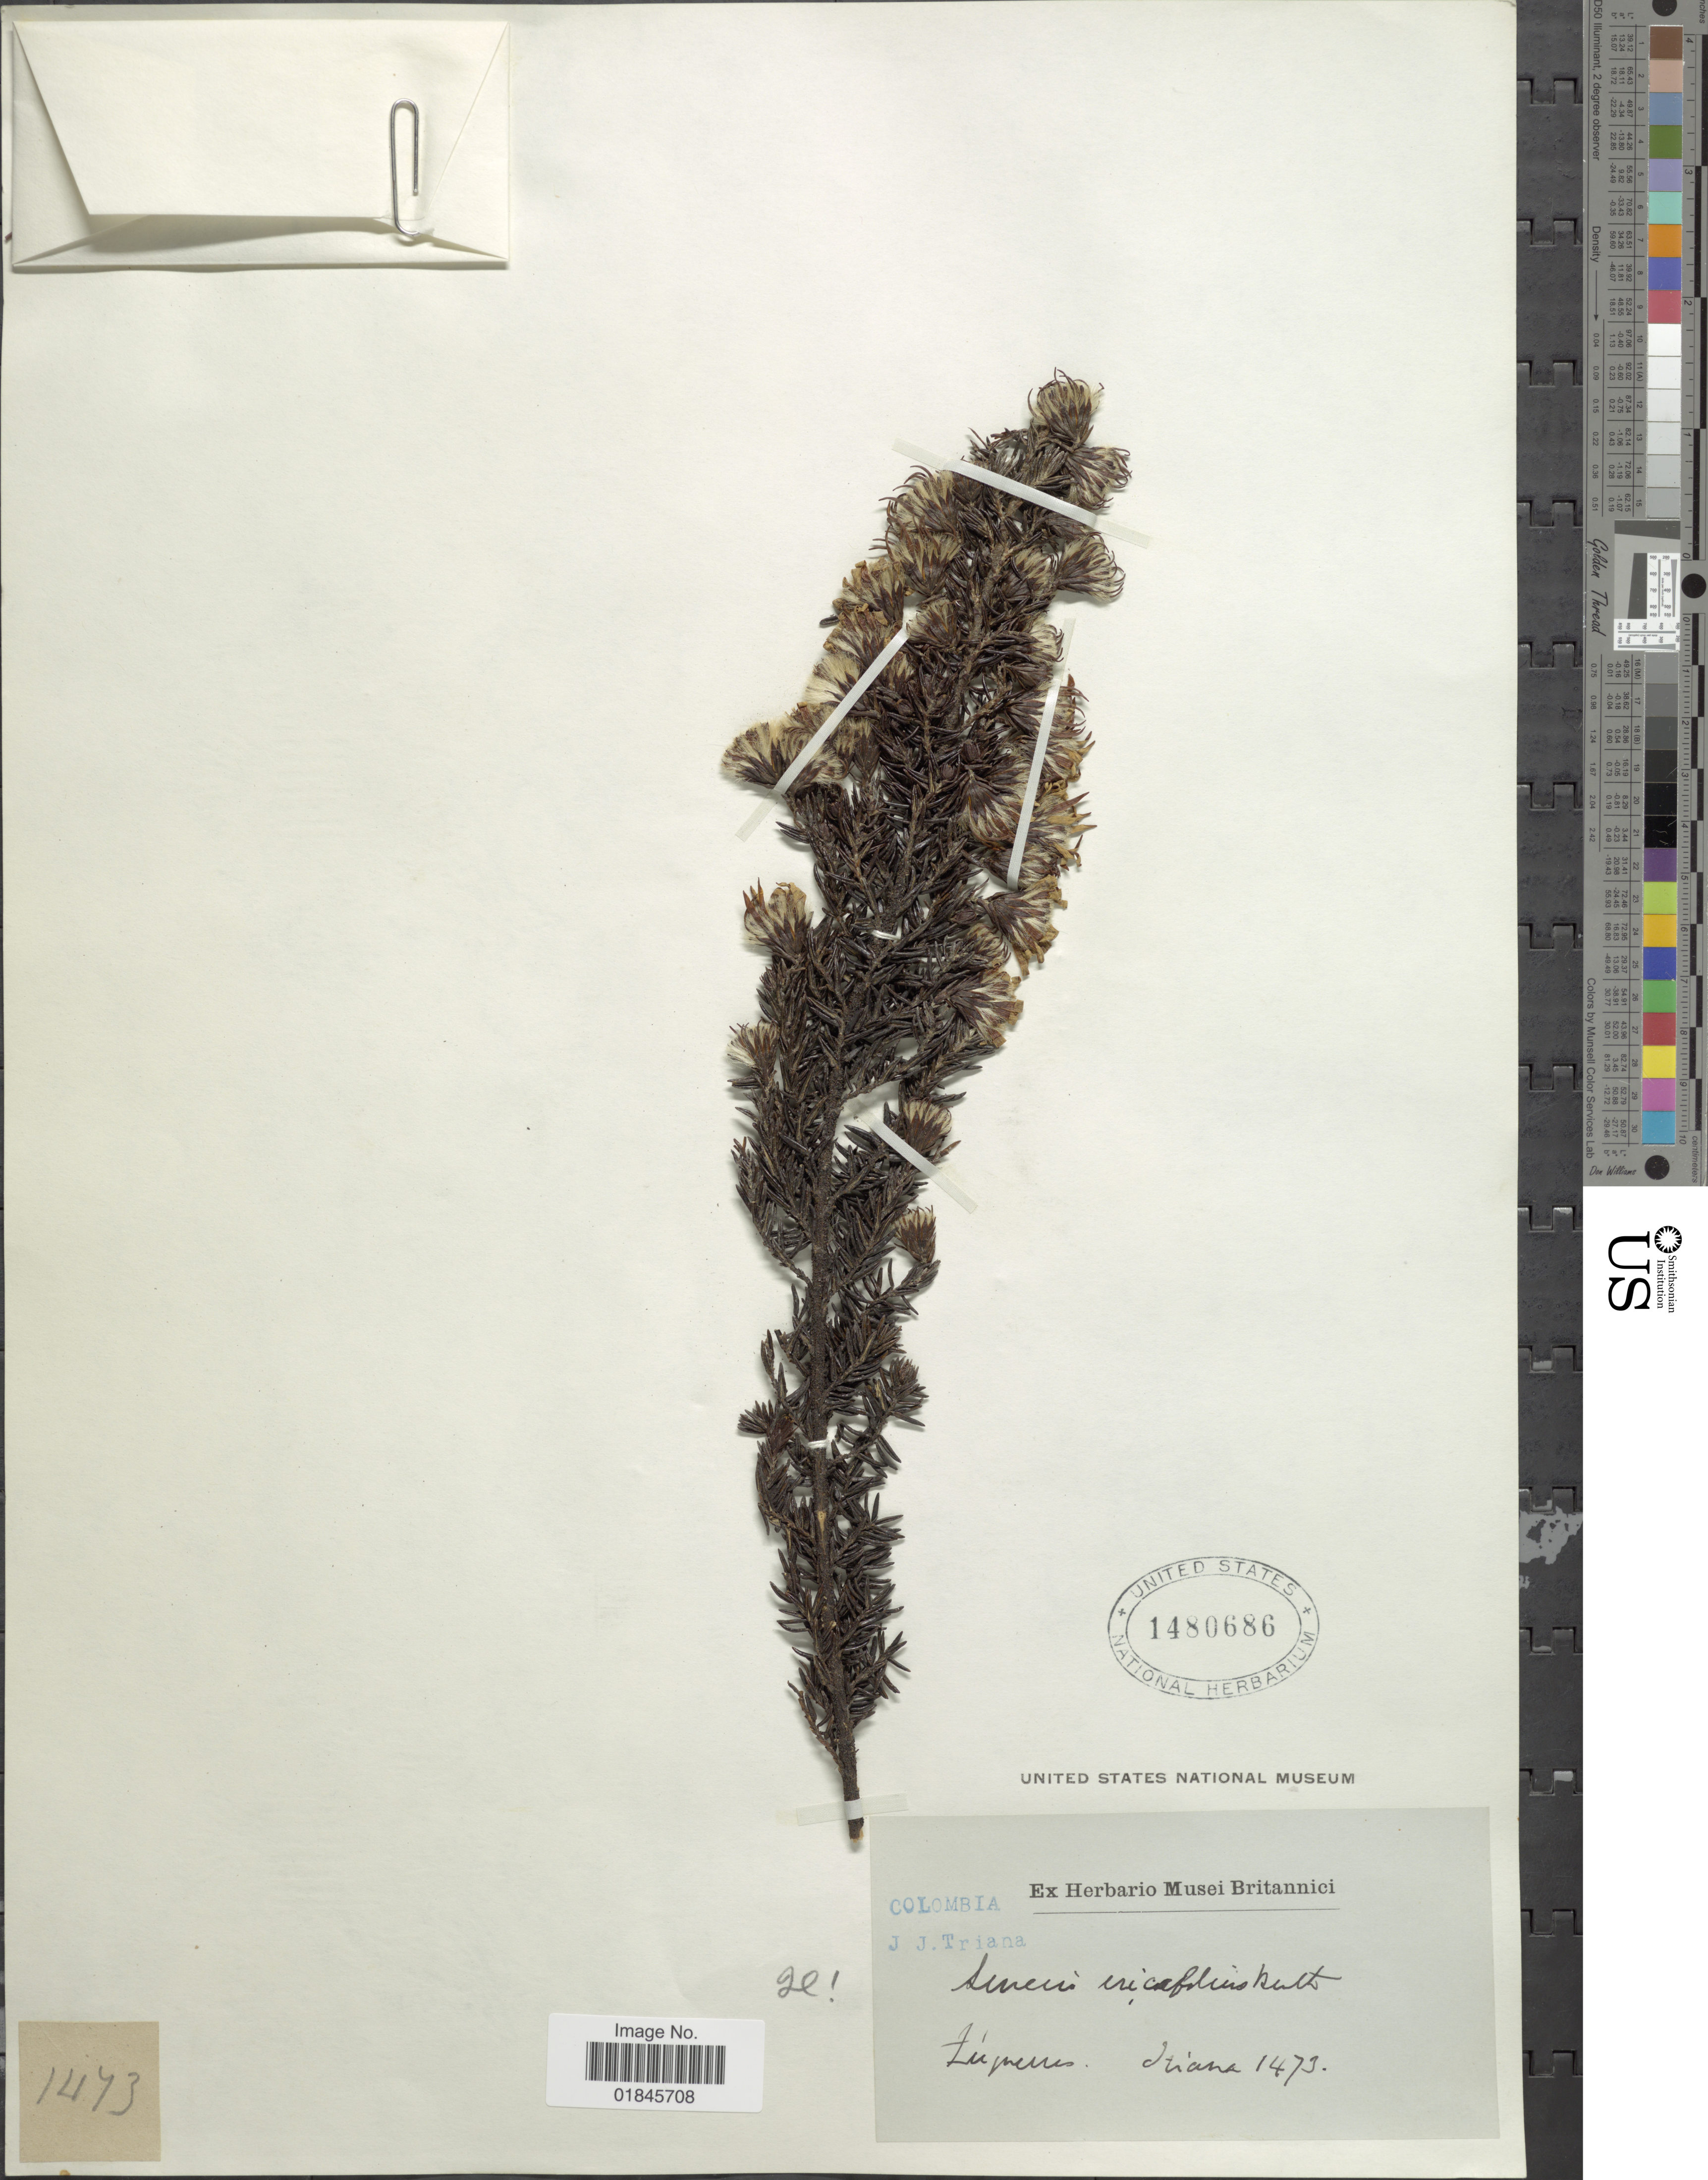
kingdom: Plantae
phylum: Tracheophyta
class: Magnoliopsida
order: Asterales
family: Asteraceae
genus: Pentacalia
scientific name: Pentacalia peruviana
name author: (Pers.) Cuatrec.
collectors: Triana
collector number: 1473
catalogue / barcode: US 1480686